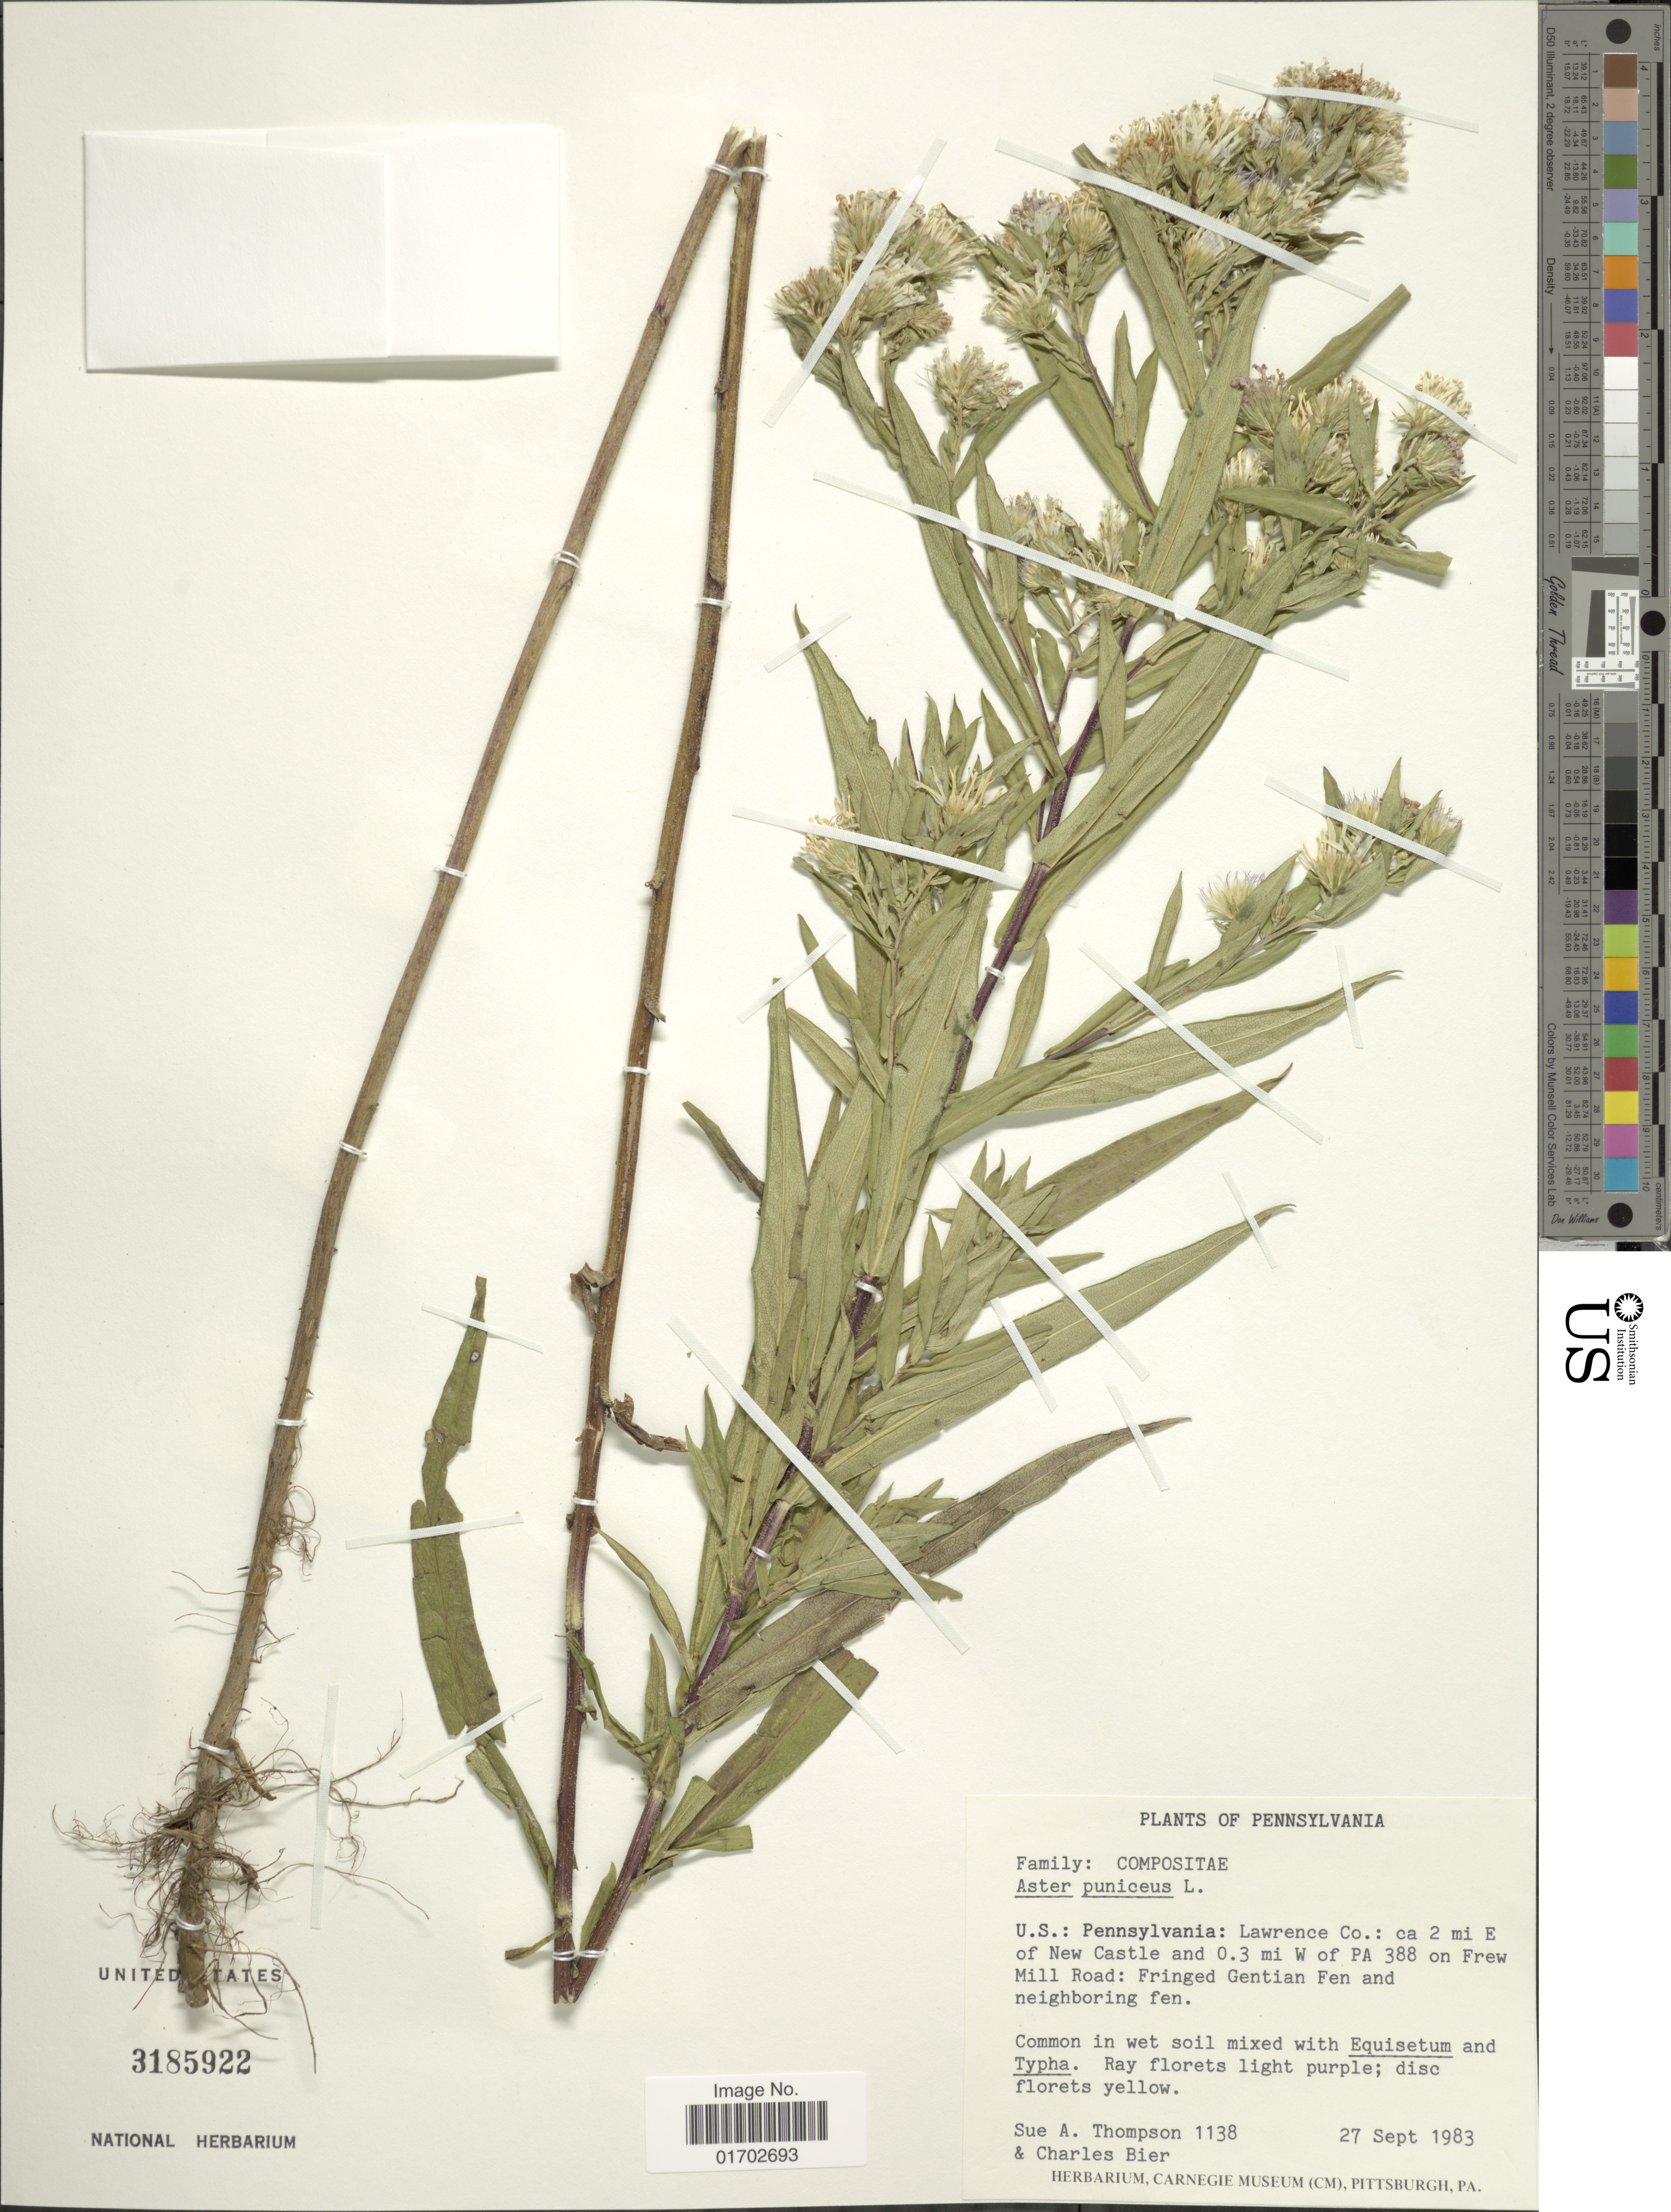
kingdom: Plantae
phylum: Tracheophyta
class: Magnoliopsida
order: Asterales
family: Asteraceae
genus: Symphyotrichum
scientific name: Symphyotrichum puniceum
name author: (L.) Á. Löve & D. Löve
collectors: S. A. Thompson & C. Bier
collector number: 1138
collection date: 1983-09-27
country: United States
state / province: Pennsylvania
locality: Lawrence Co: ca 2 mi E of New Castle and 0.3 mi W of PA 388 on Frew Mill Road: Fringed Gentian Fen and neighboring fen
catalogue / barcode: US 3185922